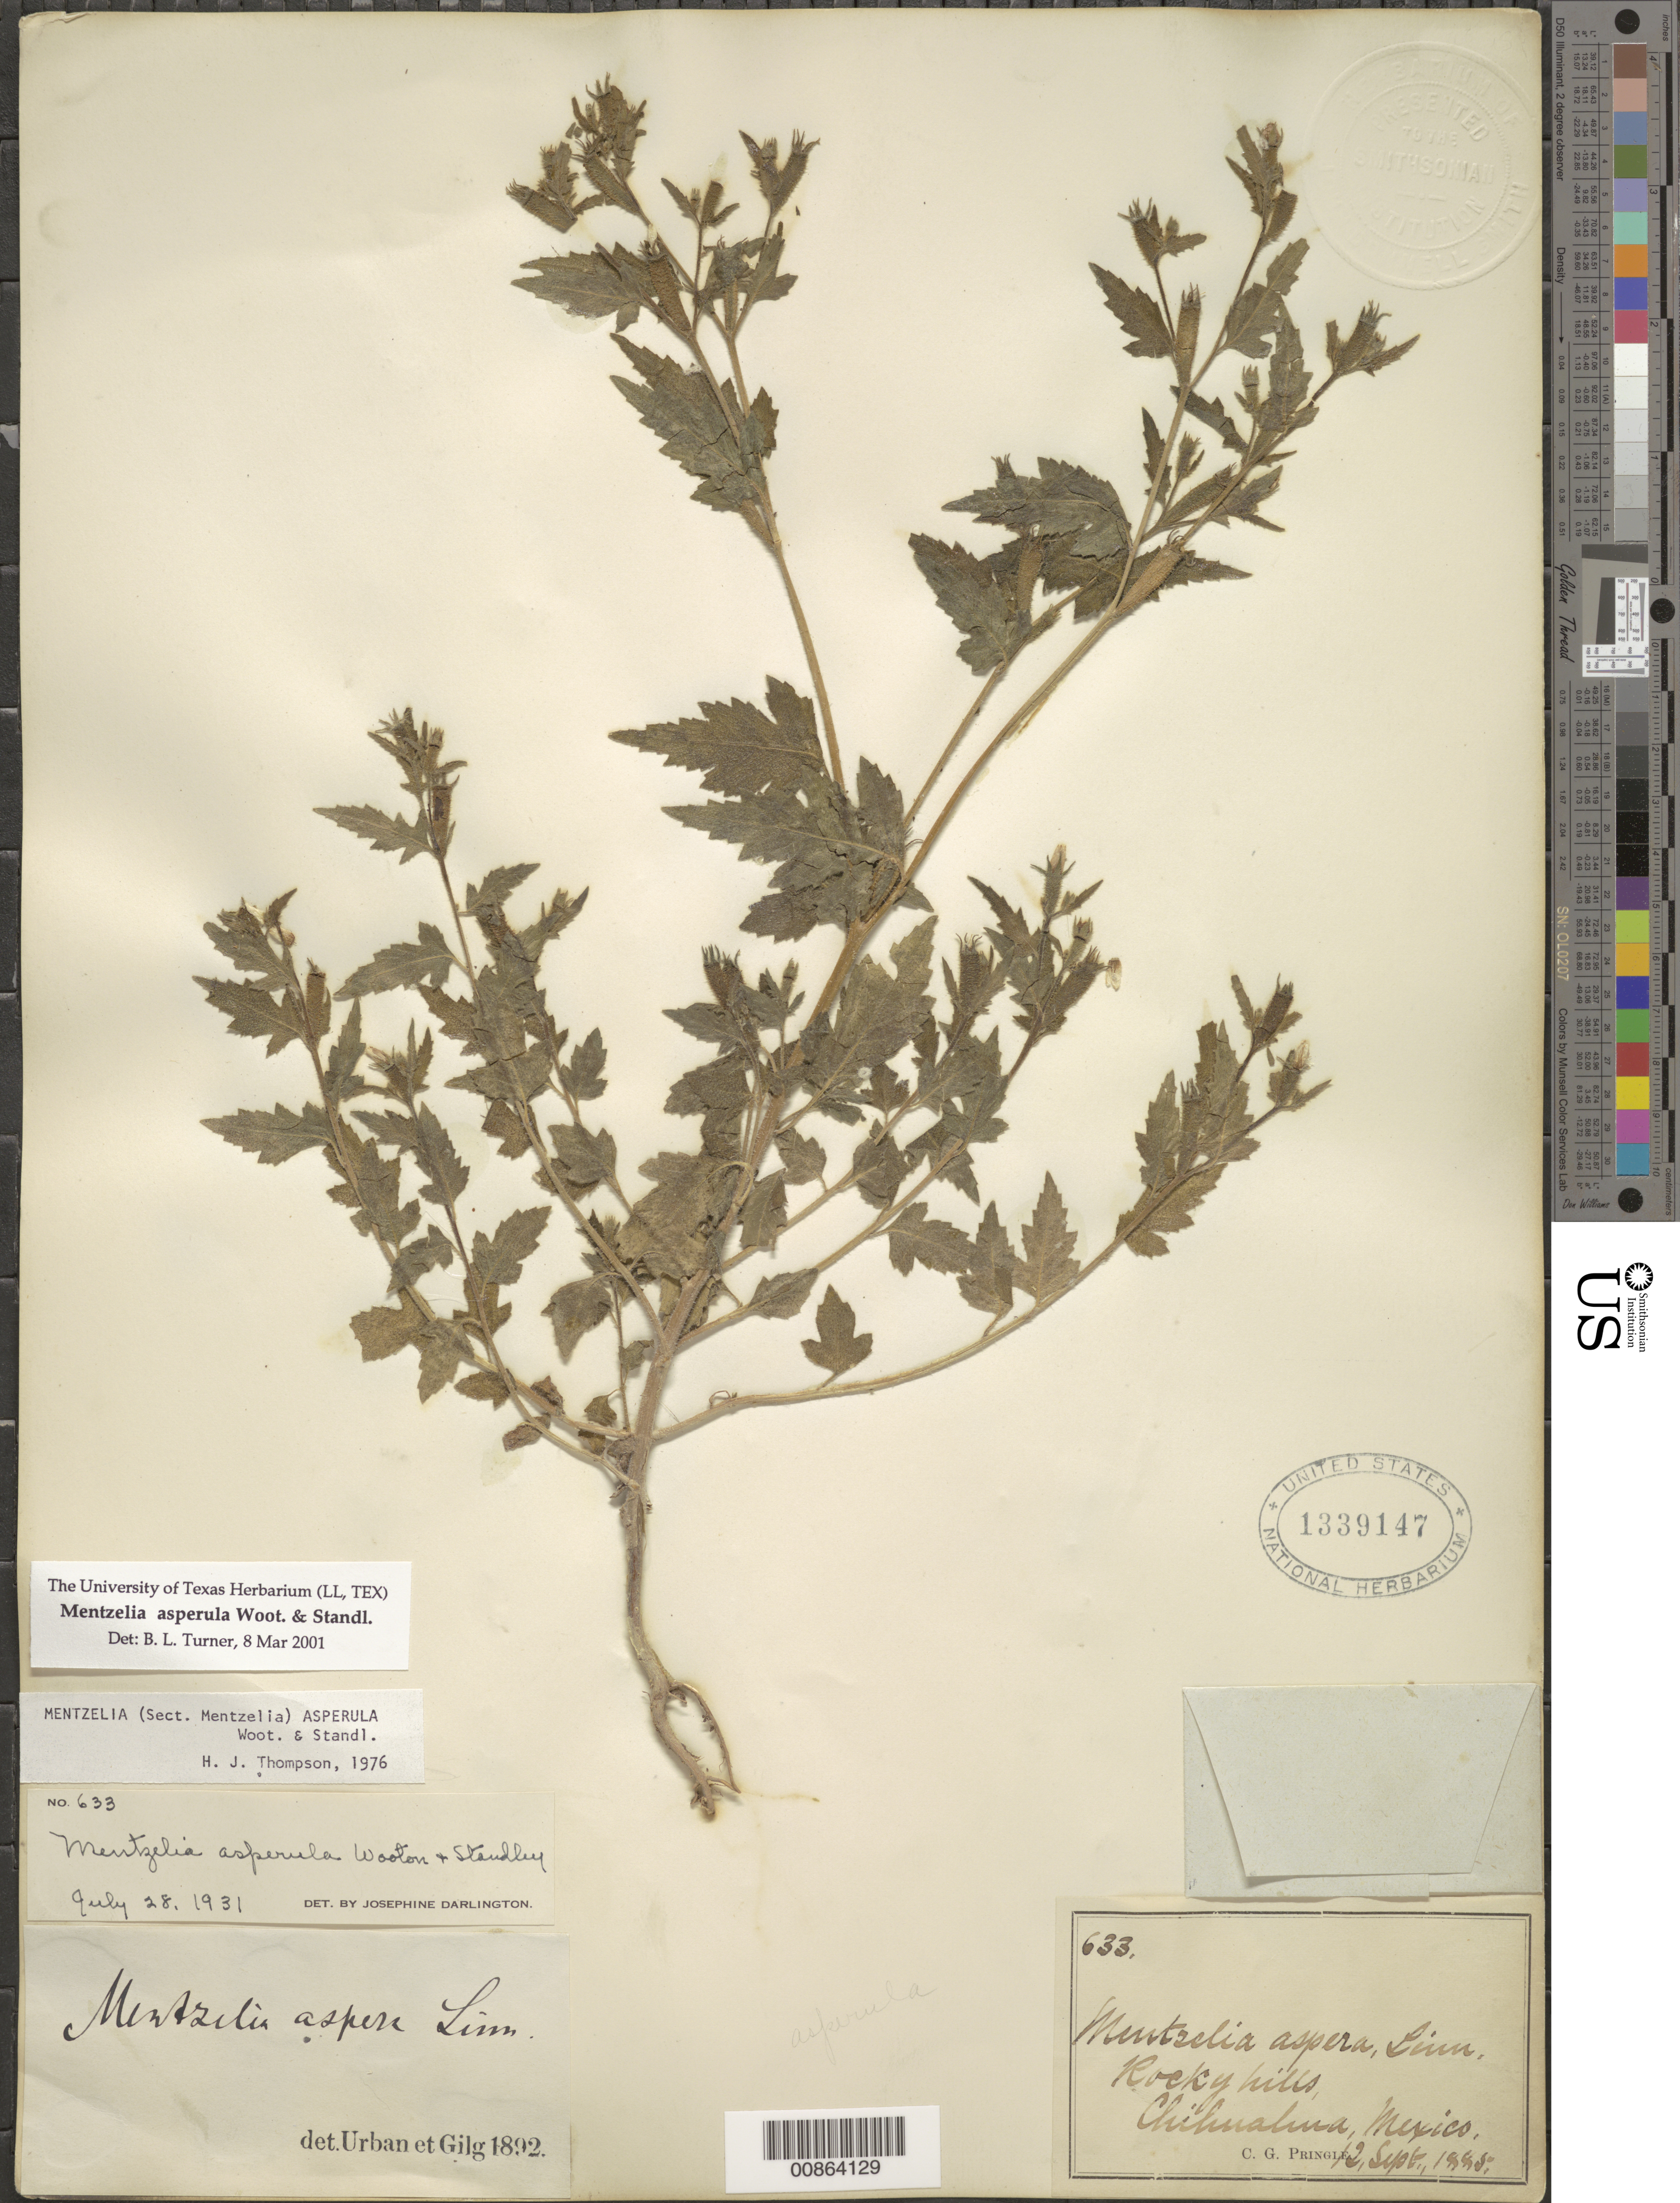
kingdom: Plantae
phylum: Tracheophyta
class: Magnoliopsida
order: Cornales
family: Loasaceae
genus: Mentzelia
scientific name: Mentzelia asperula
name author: Wooton & Standl.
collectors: C. G. Pringle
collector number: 633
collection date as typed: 12 Sep 1885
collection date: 1885-09-12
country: Mexico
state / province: Chihuahua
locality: Chihuahua.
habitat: Rocky hills.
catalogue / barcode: US 1339147